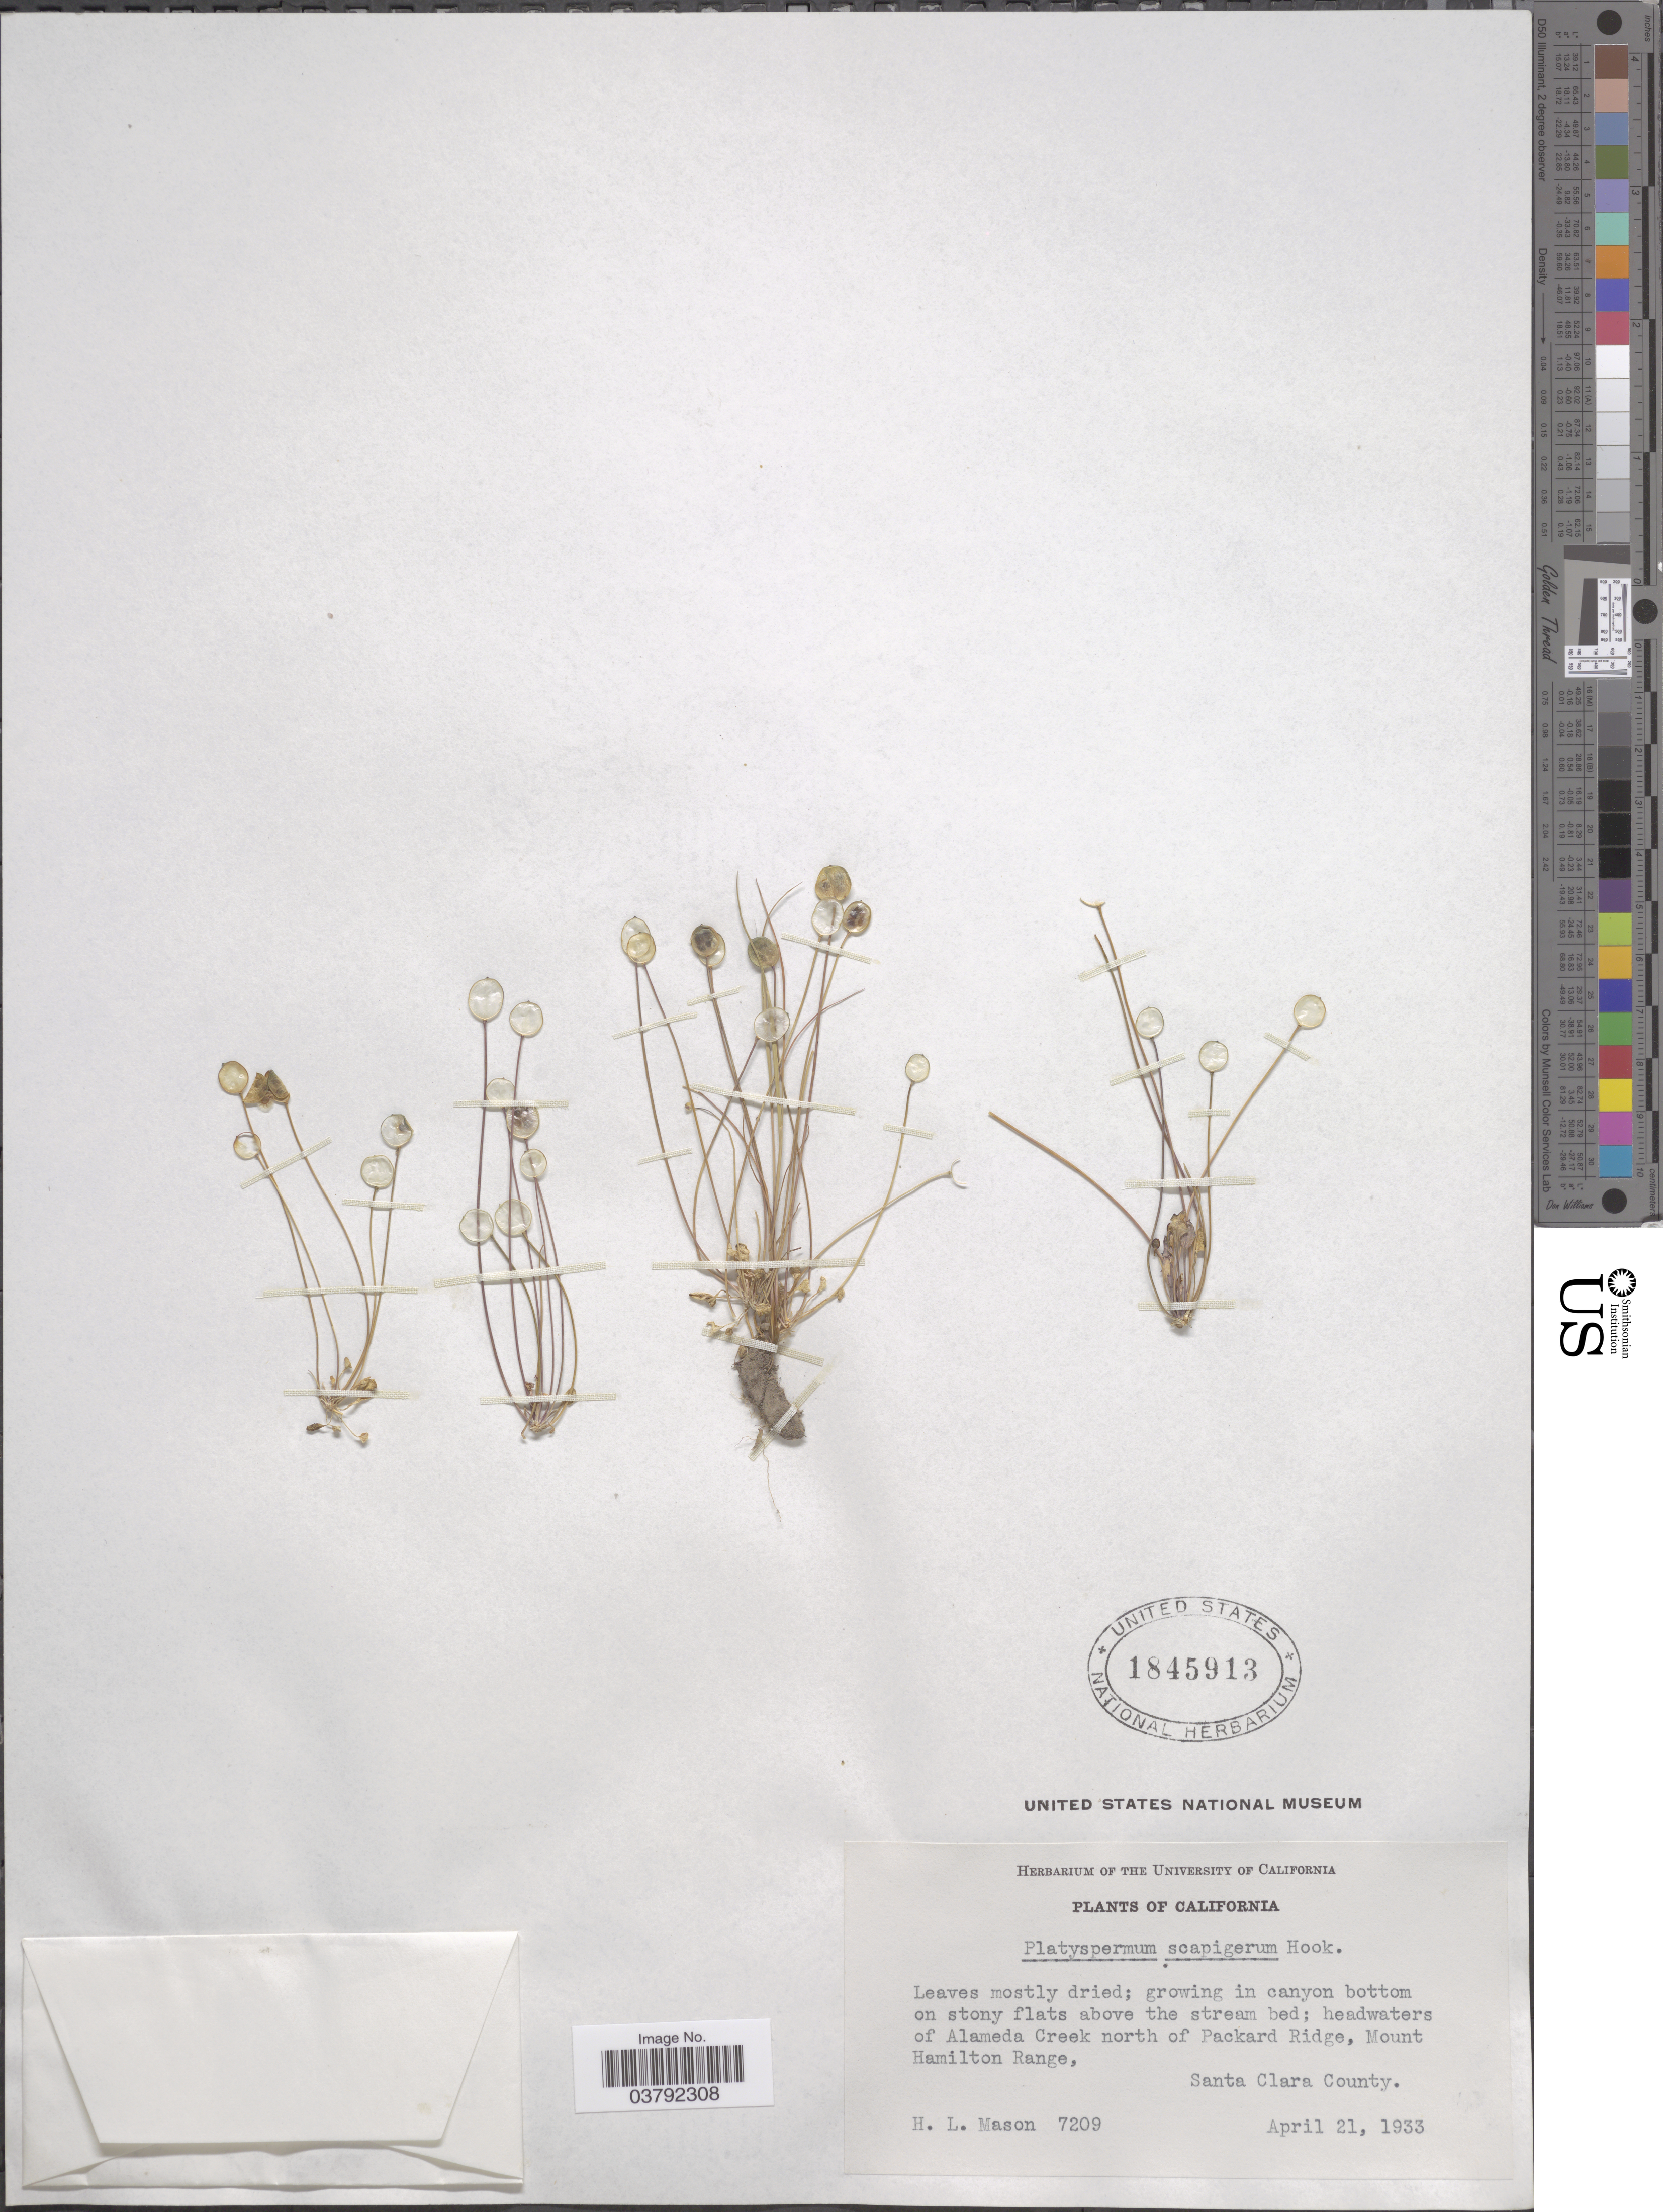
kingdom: Plantae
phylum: Tracheophyta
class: Magnoliopsida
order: Brassicales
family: Brassicaceae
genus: Idahoa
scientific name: Idahoa scapigera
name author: A. Nelson & J.F. Macbr.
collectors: H. L. Mason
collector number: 7209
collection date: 1933-04-21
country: United States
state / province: California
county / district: Santa Clara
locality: Headwaters of Alameda Creek north of Packard Ridge, Mount Hamilton Range, Santa Clara County.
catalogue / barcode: US 1845913